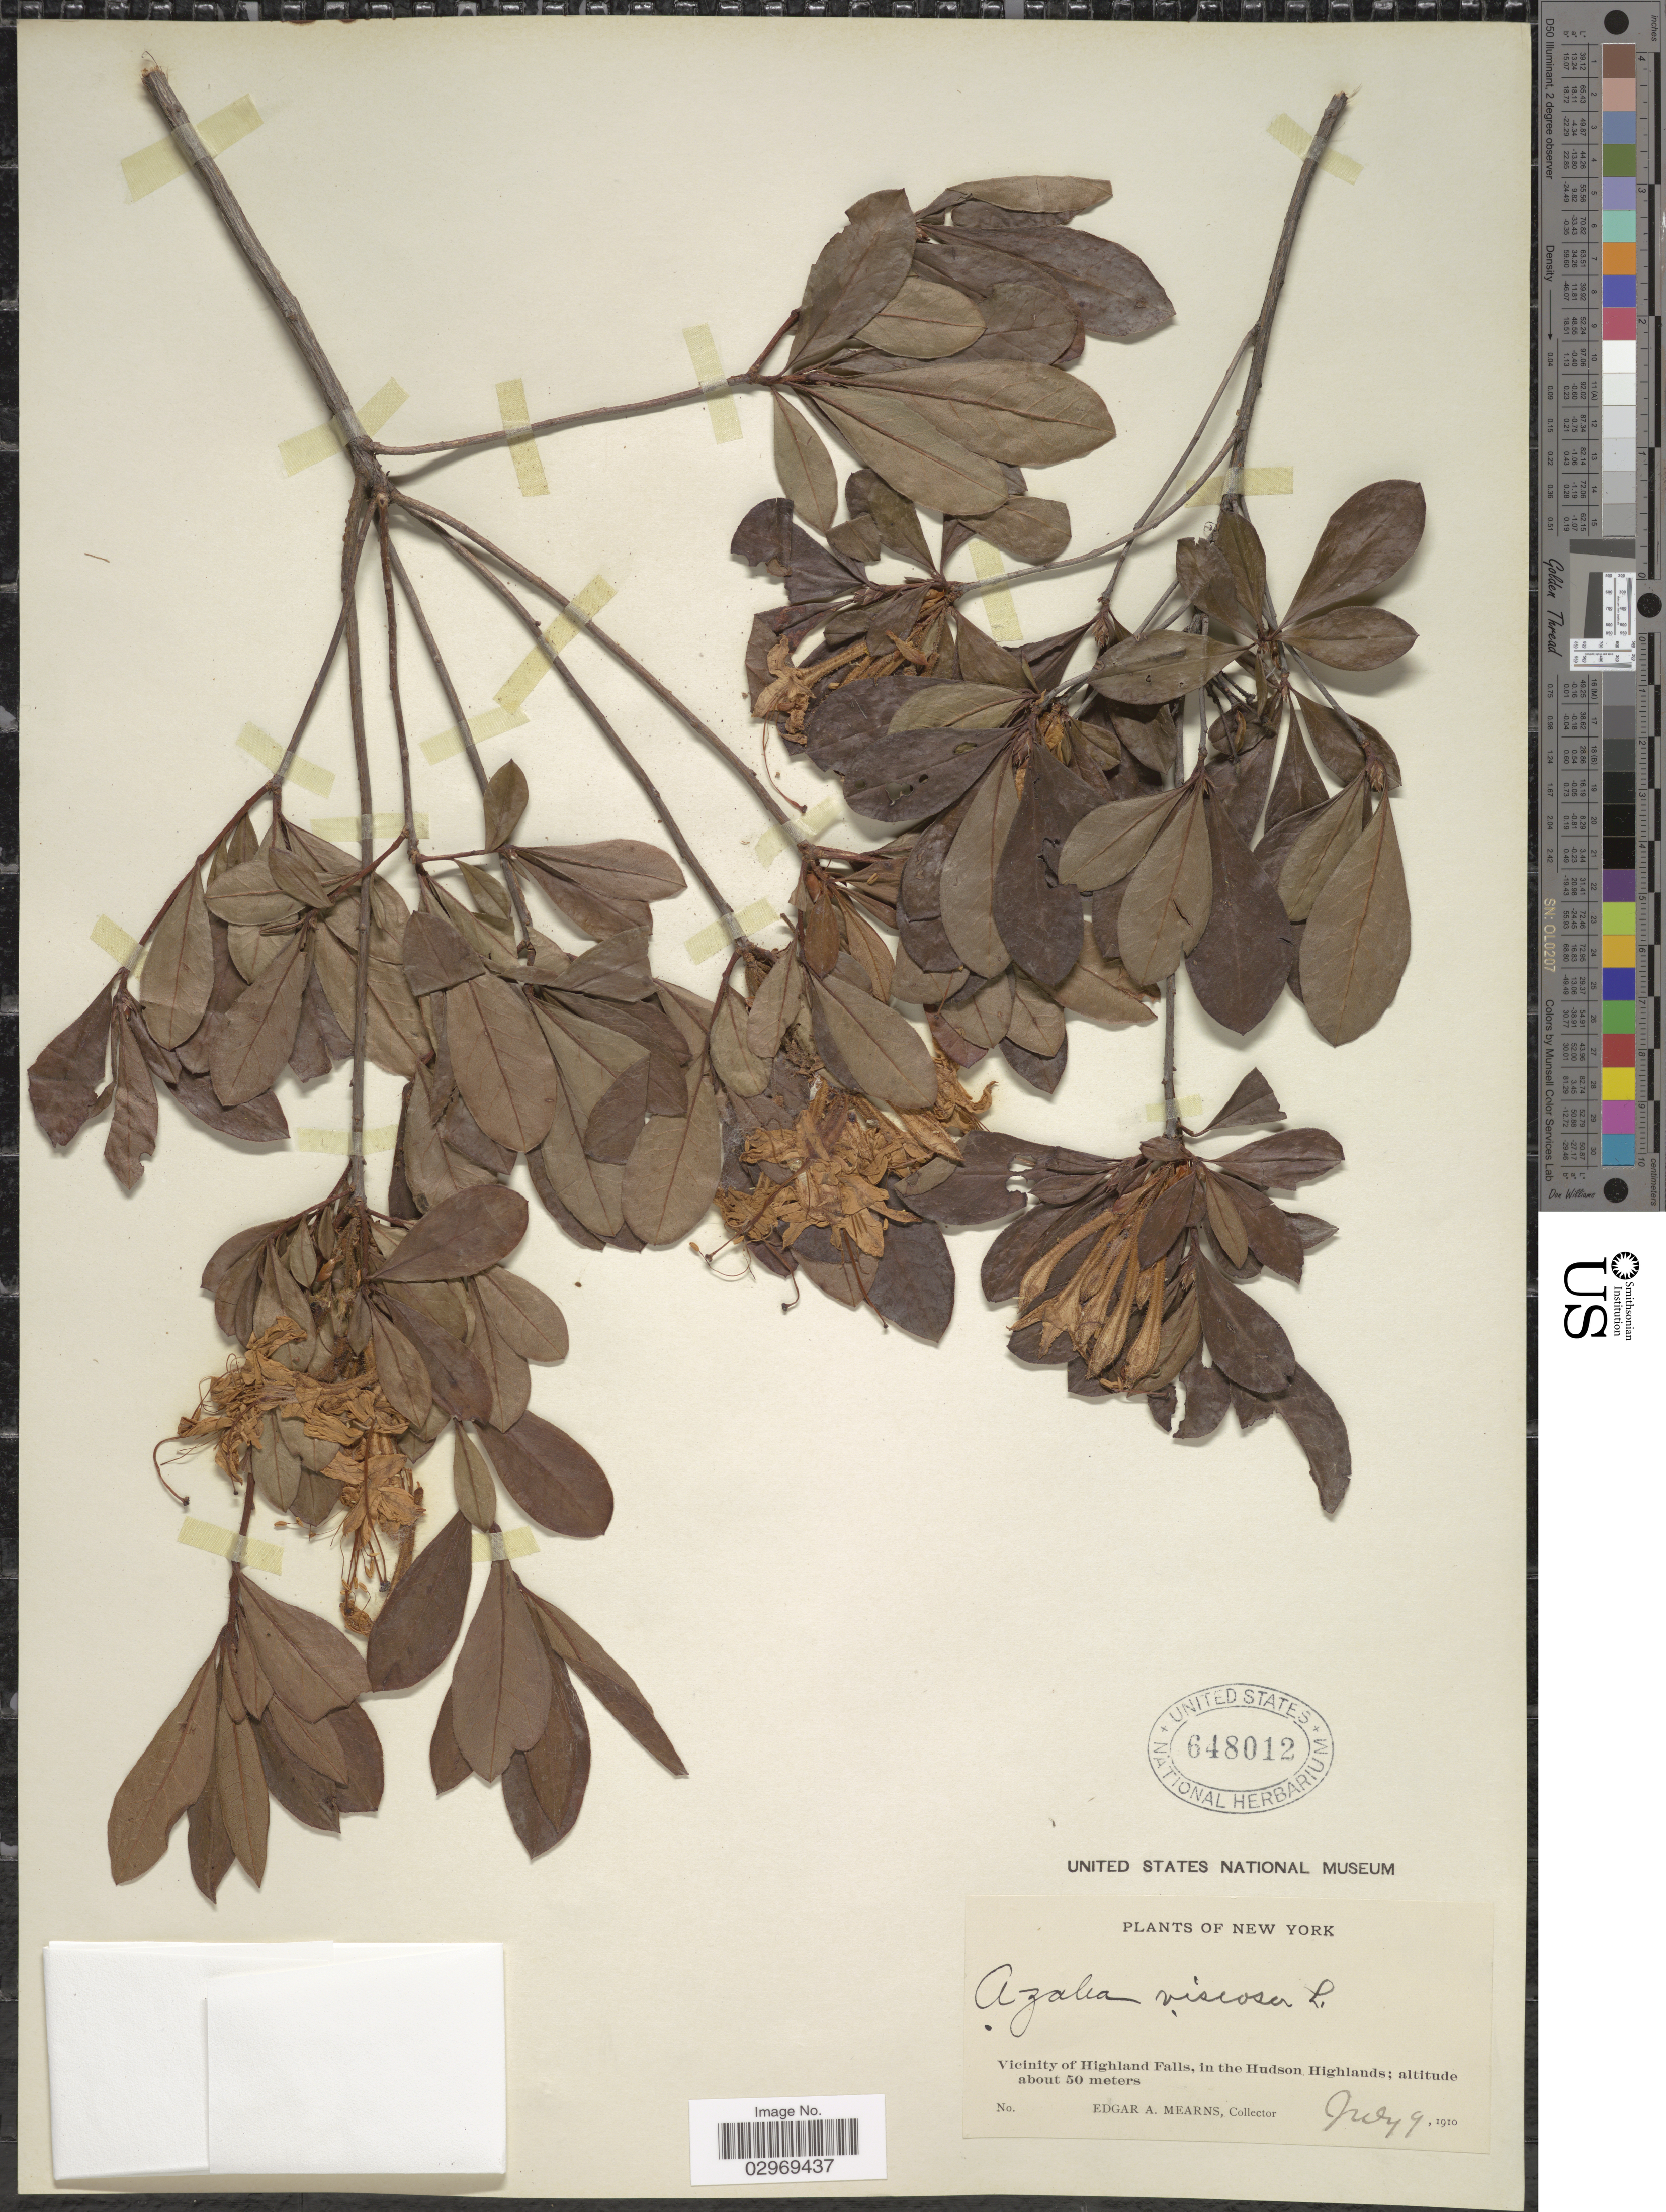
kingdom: Plantae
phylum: Tracheophyta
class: Magnoliopsida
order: Ericales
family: Ericaceae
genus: Rhododendron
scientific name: Rhododendron viscosum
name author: (L.) Torr.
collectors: E. A. Mearns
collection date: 1910-07-09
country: United States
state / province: New York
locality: Vicinity of Highland Falls, in the Hudson Highlands.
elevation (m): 50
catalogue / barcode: US 648012